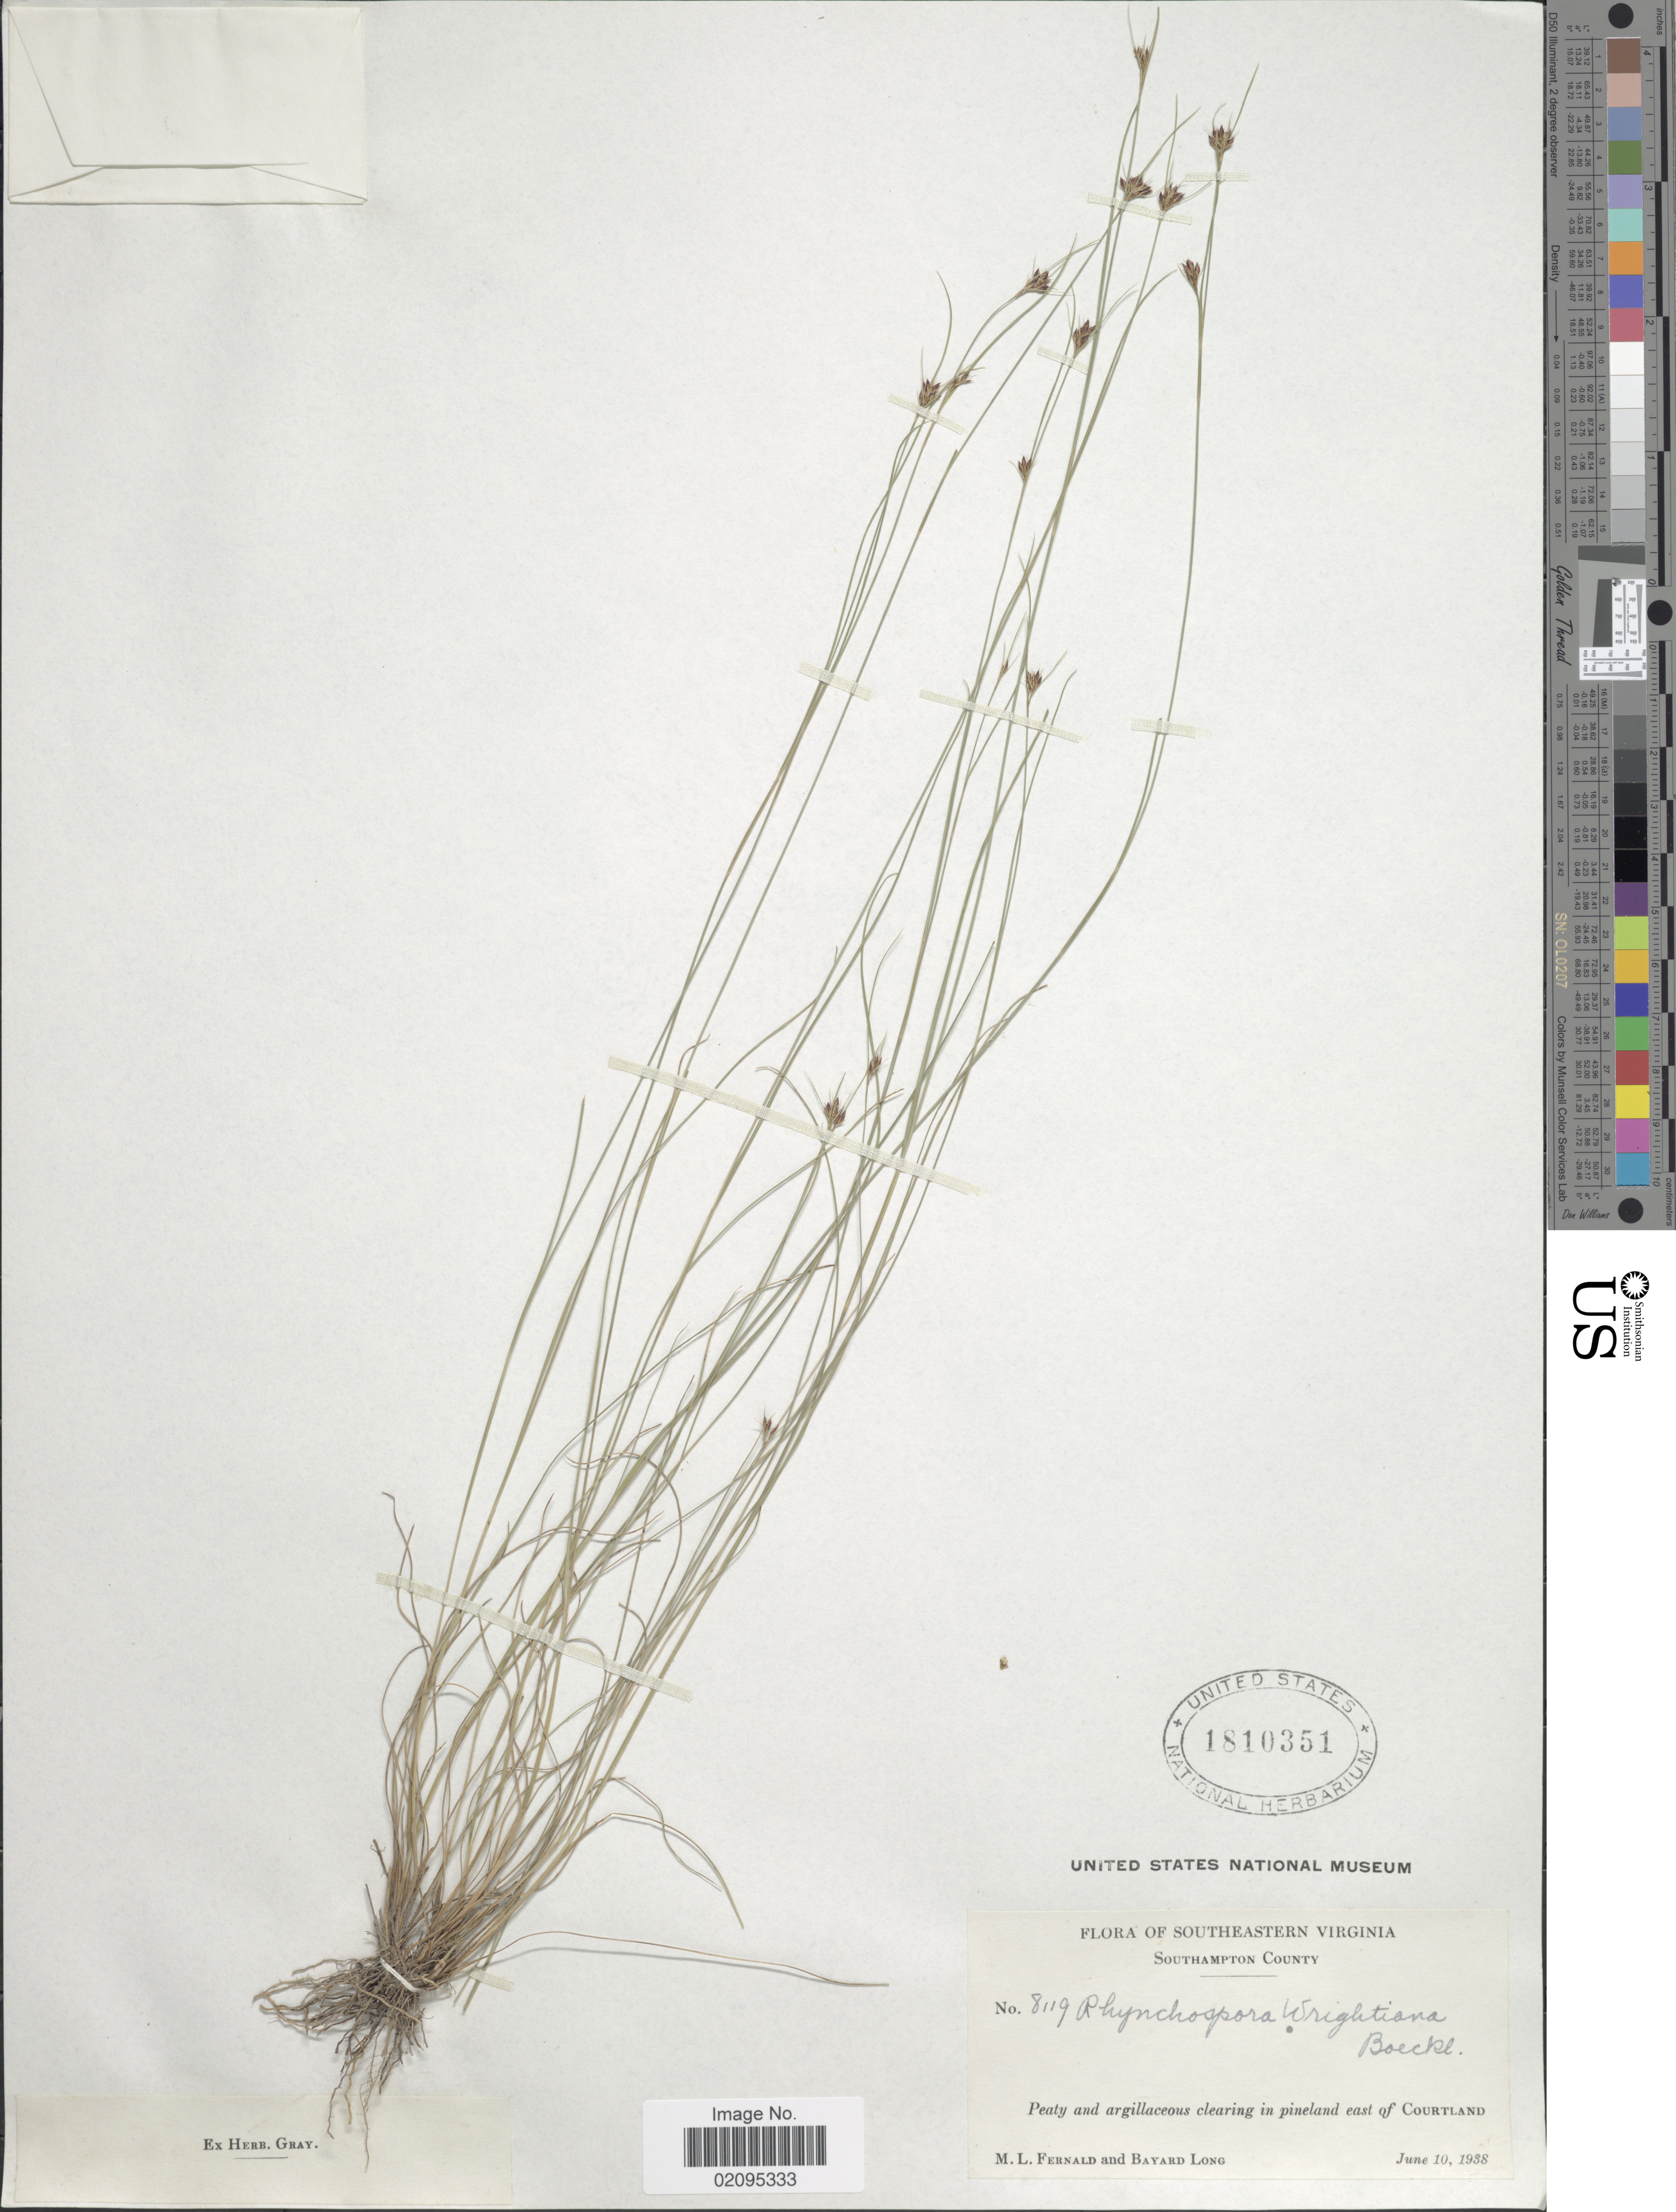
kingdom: Plantae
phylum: Tracheophyta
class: Liliopsida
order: Poales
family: Cyperaceae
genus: Rhynchospora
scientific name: Rhynchospora wrightiana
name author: Boeckeler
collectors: M. L. Fernald & B. Long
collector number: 8119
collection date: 1938-06-10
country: United States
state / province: Virginia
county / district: Southampton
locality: Southeastern Virginia, Southampton County, clearing in pineland east of Courtland.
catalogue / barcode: US 1810351